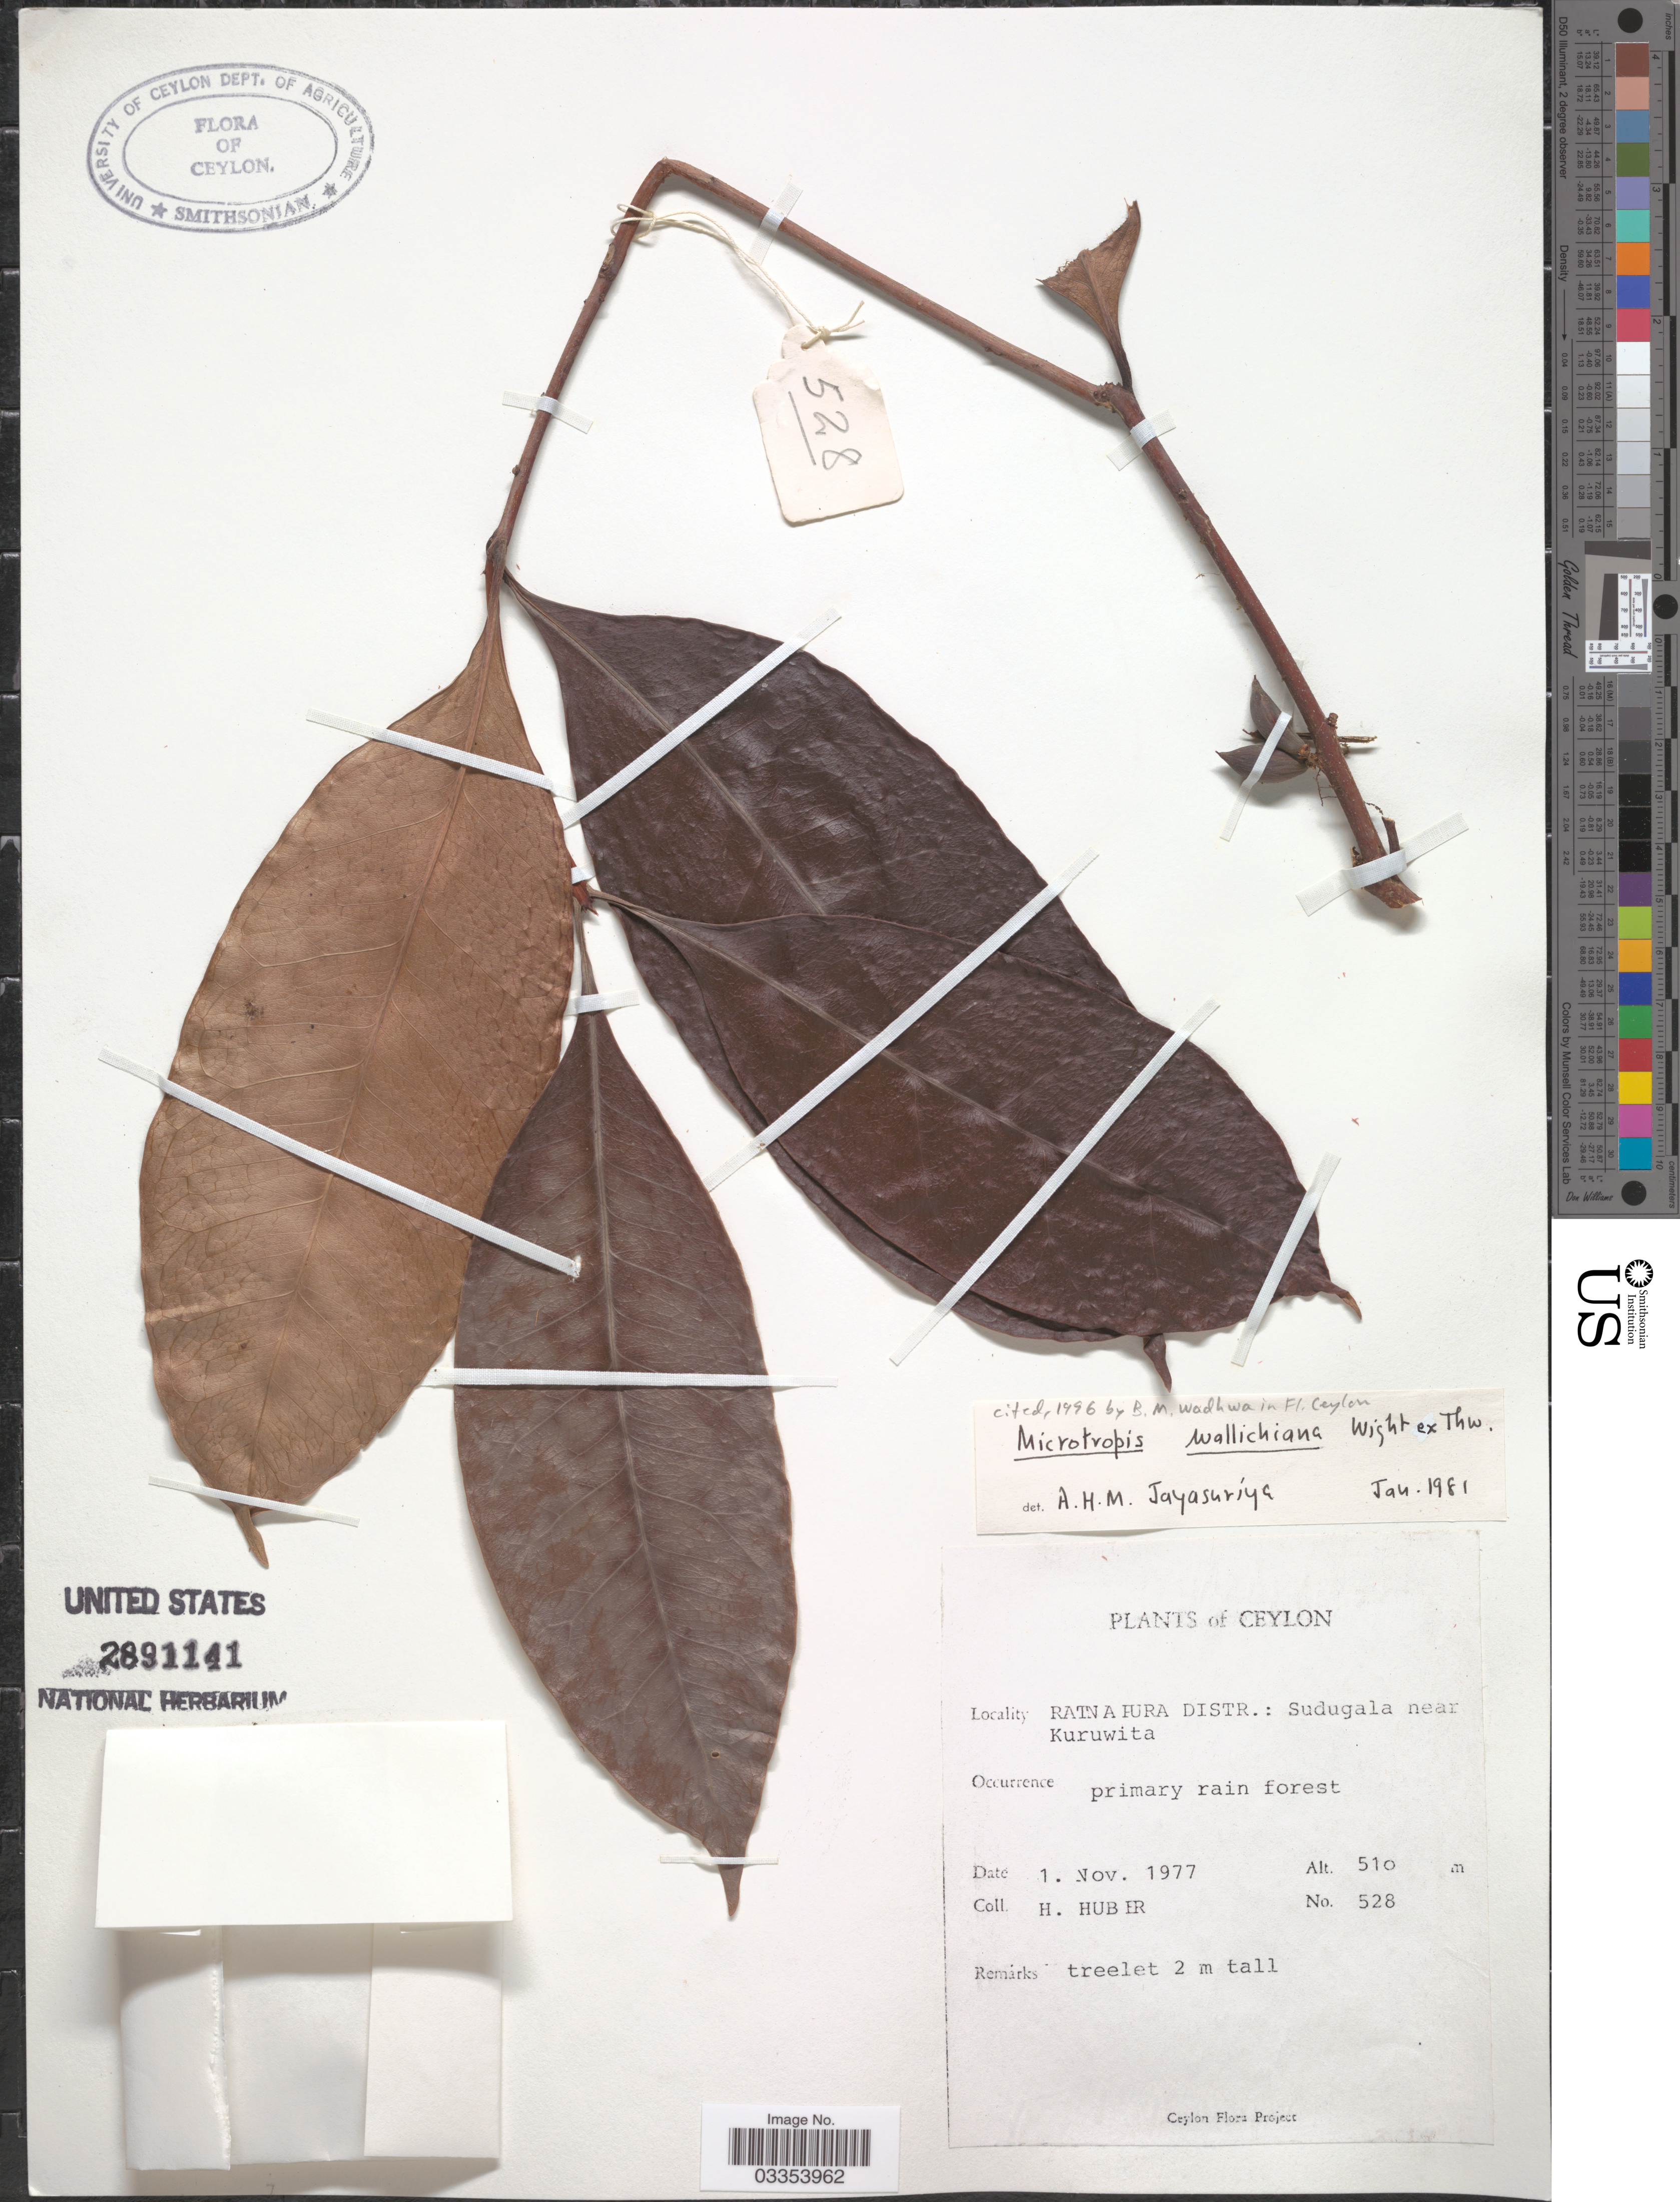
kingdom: Plantae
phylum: Tracheophyta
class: Magnoliopsida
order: Celastrales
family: Celastraceae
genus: Microtropis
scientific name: Microtropis wallichiana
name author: Wight in Thwaites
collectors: H. Huber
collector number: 528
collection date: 1977-11-01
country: Sri Lanka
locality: Ceylon. Ratnapura Distr.: Sudugala near Kuruwita.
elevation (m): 510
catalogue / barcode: US 2891141